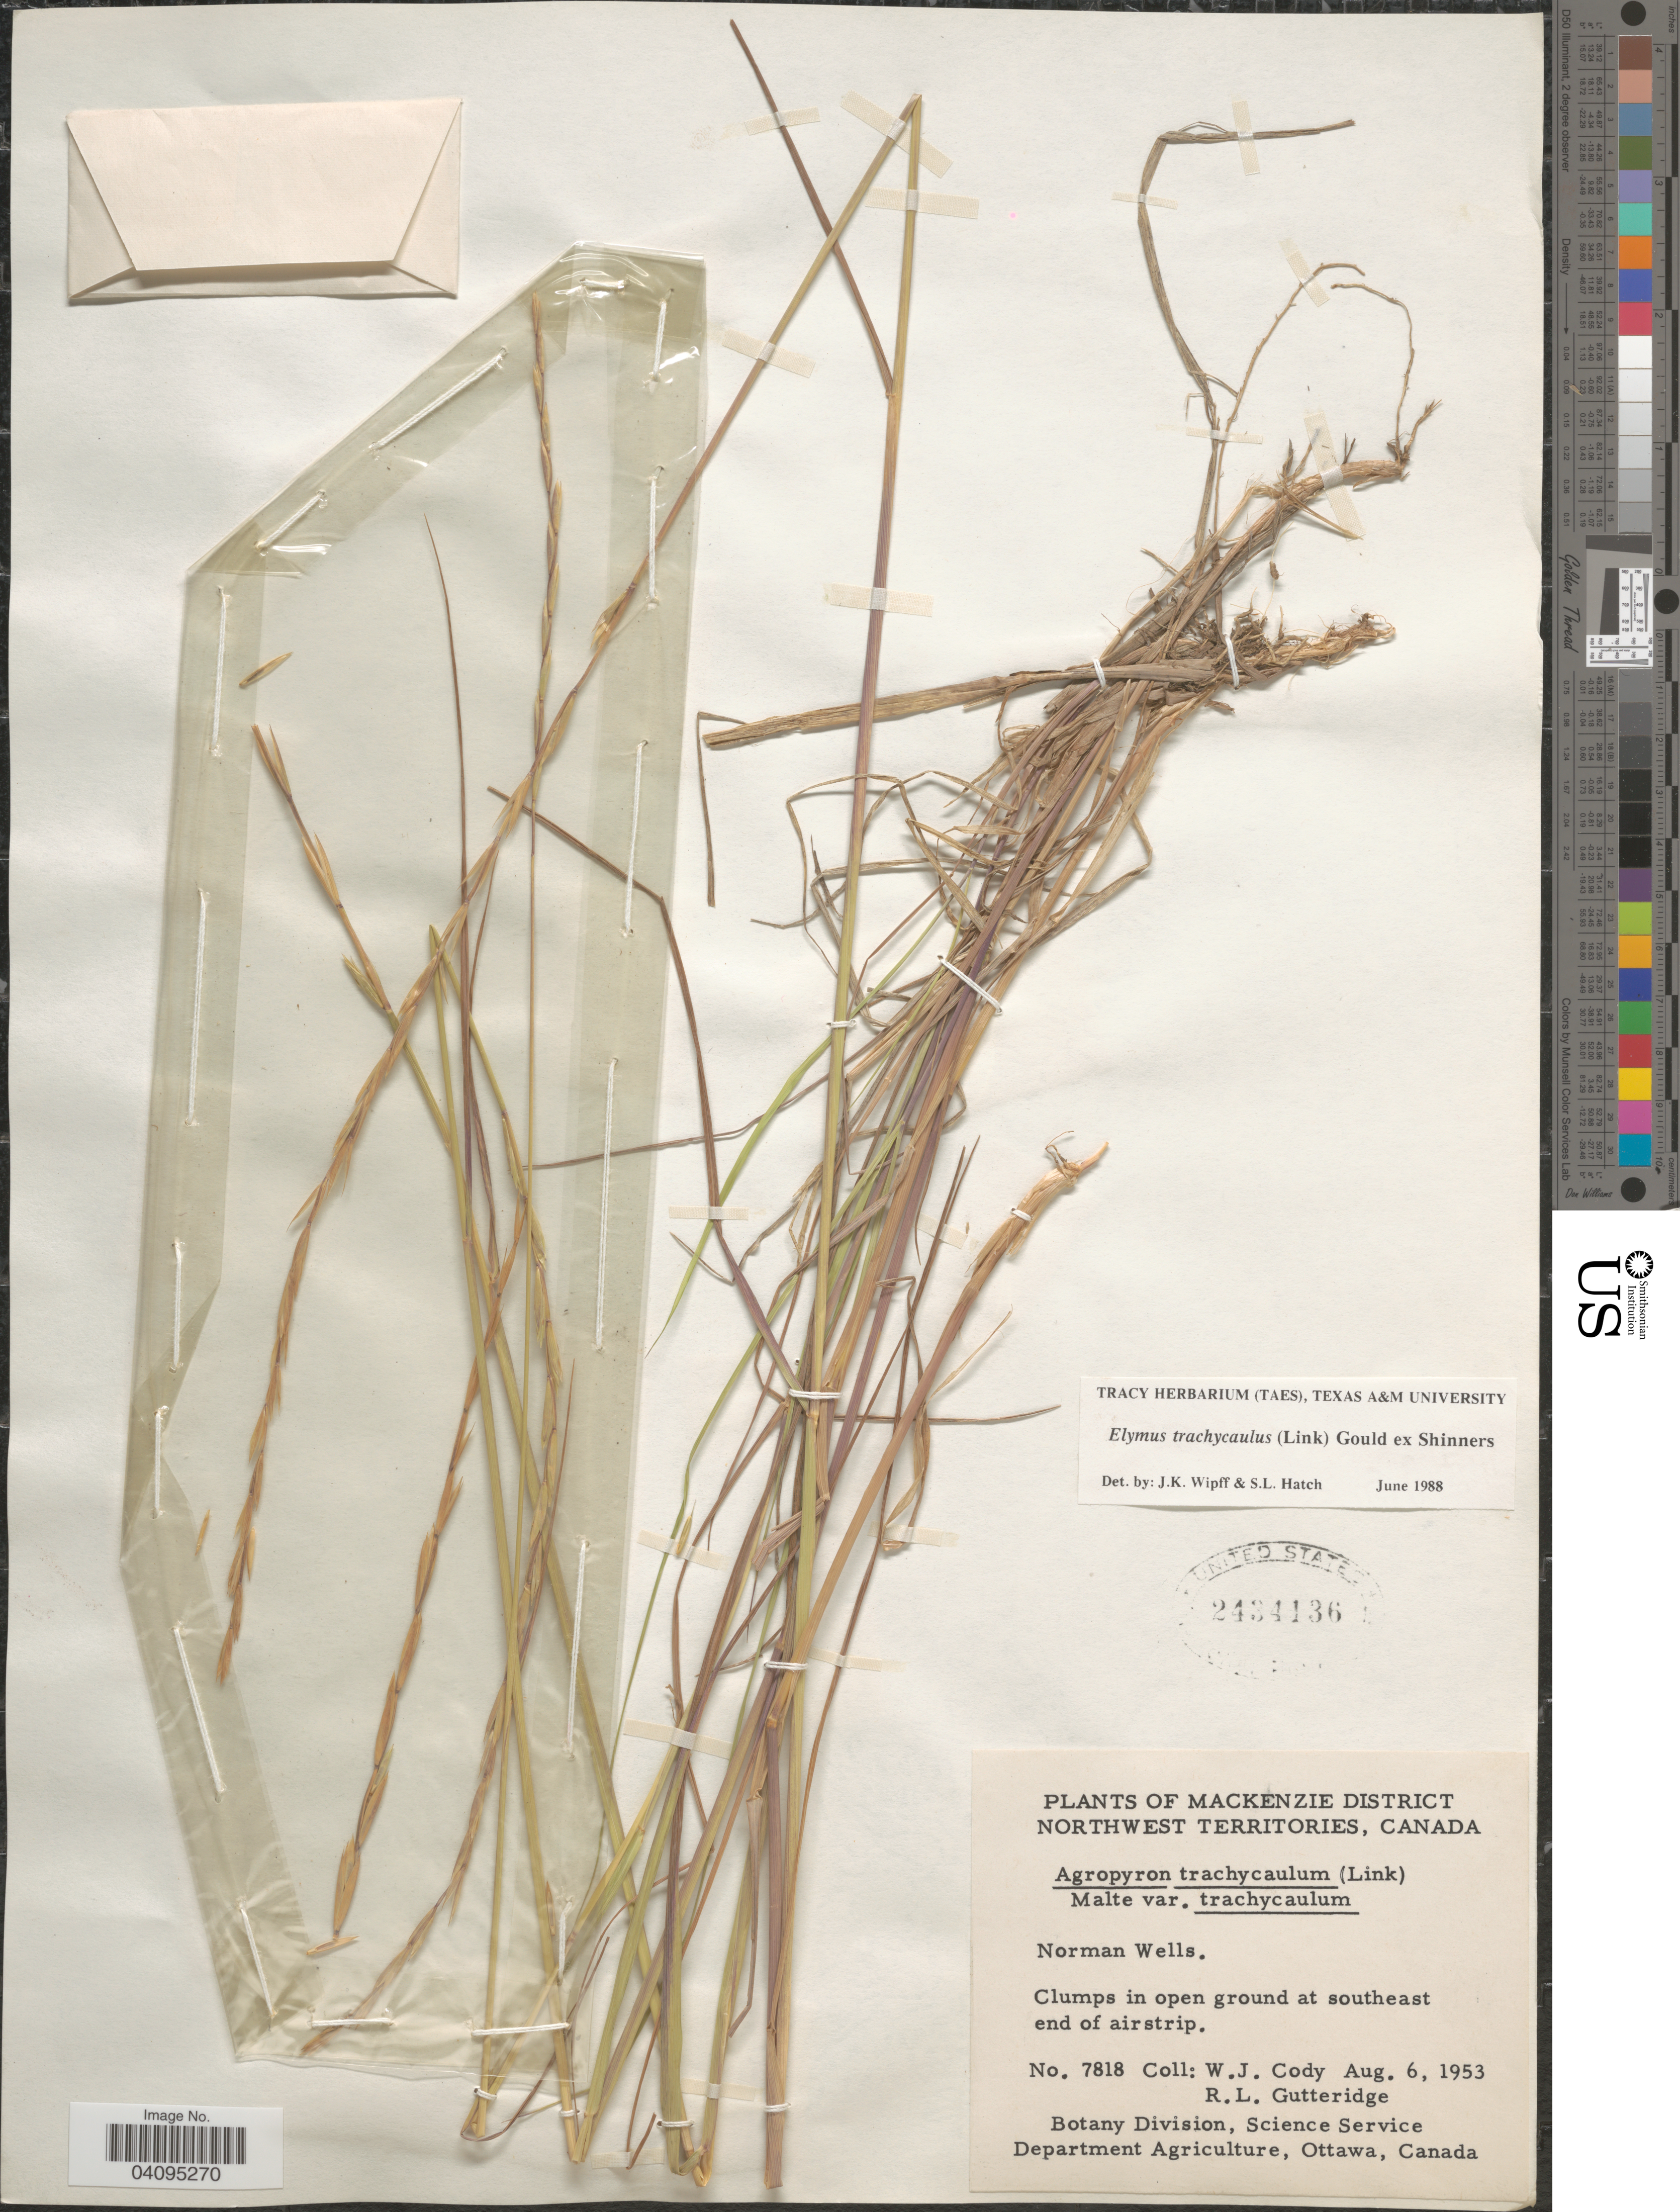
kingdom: Plantae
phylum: Tracheophyta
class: Liliopsida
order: Poales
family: Poaceae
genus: Elymus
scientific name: Elymus trachycaulus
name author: (Link) Gould ex Shinners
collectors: W. Cody & R. Gutteridge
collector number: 7818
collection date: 1953-08-06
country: Canada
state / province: Northwest Territories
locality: Mackenzie District. Norman Wells. Clumps in open ground at southeast end of airstrip.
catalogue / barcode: US 2434136